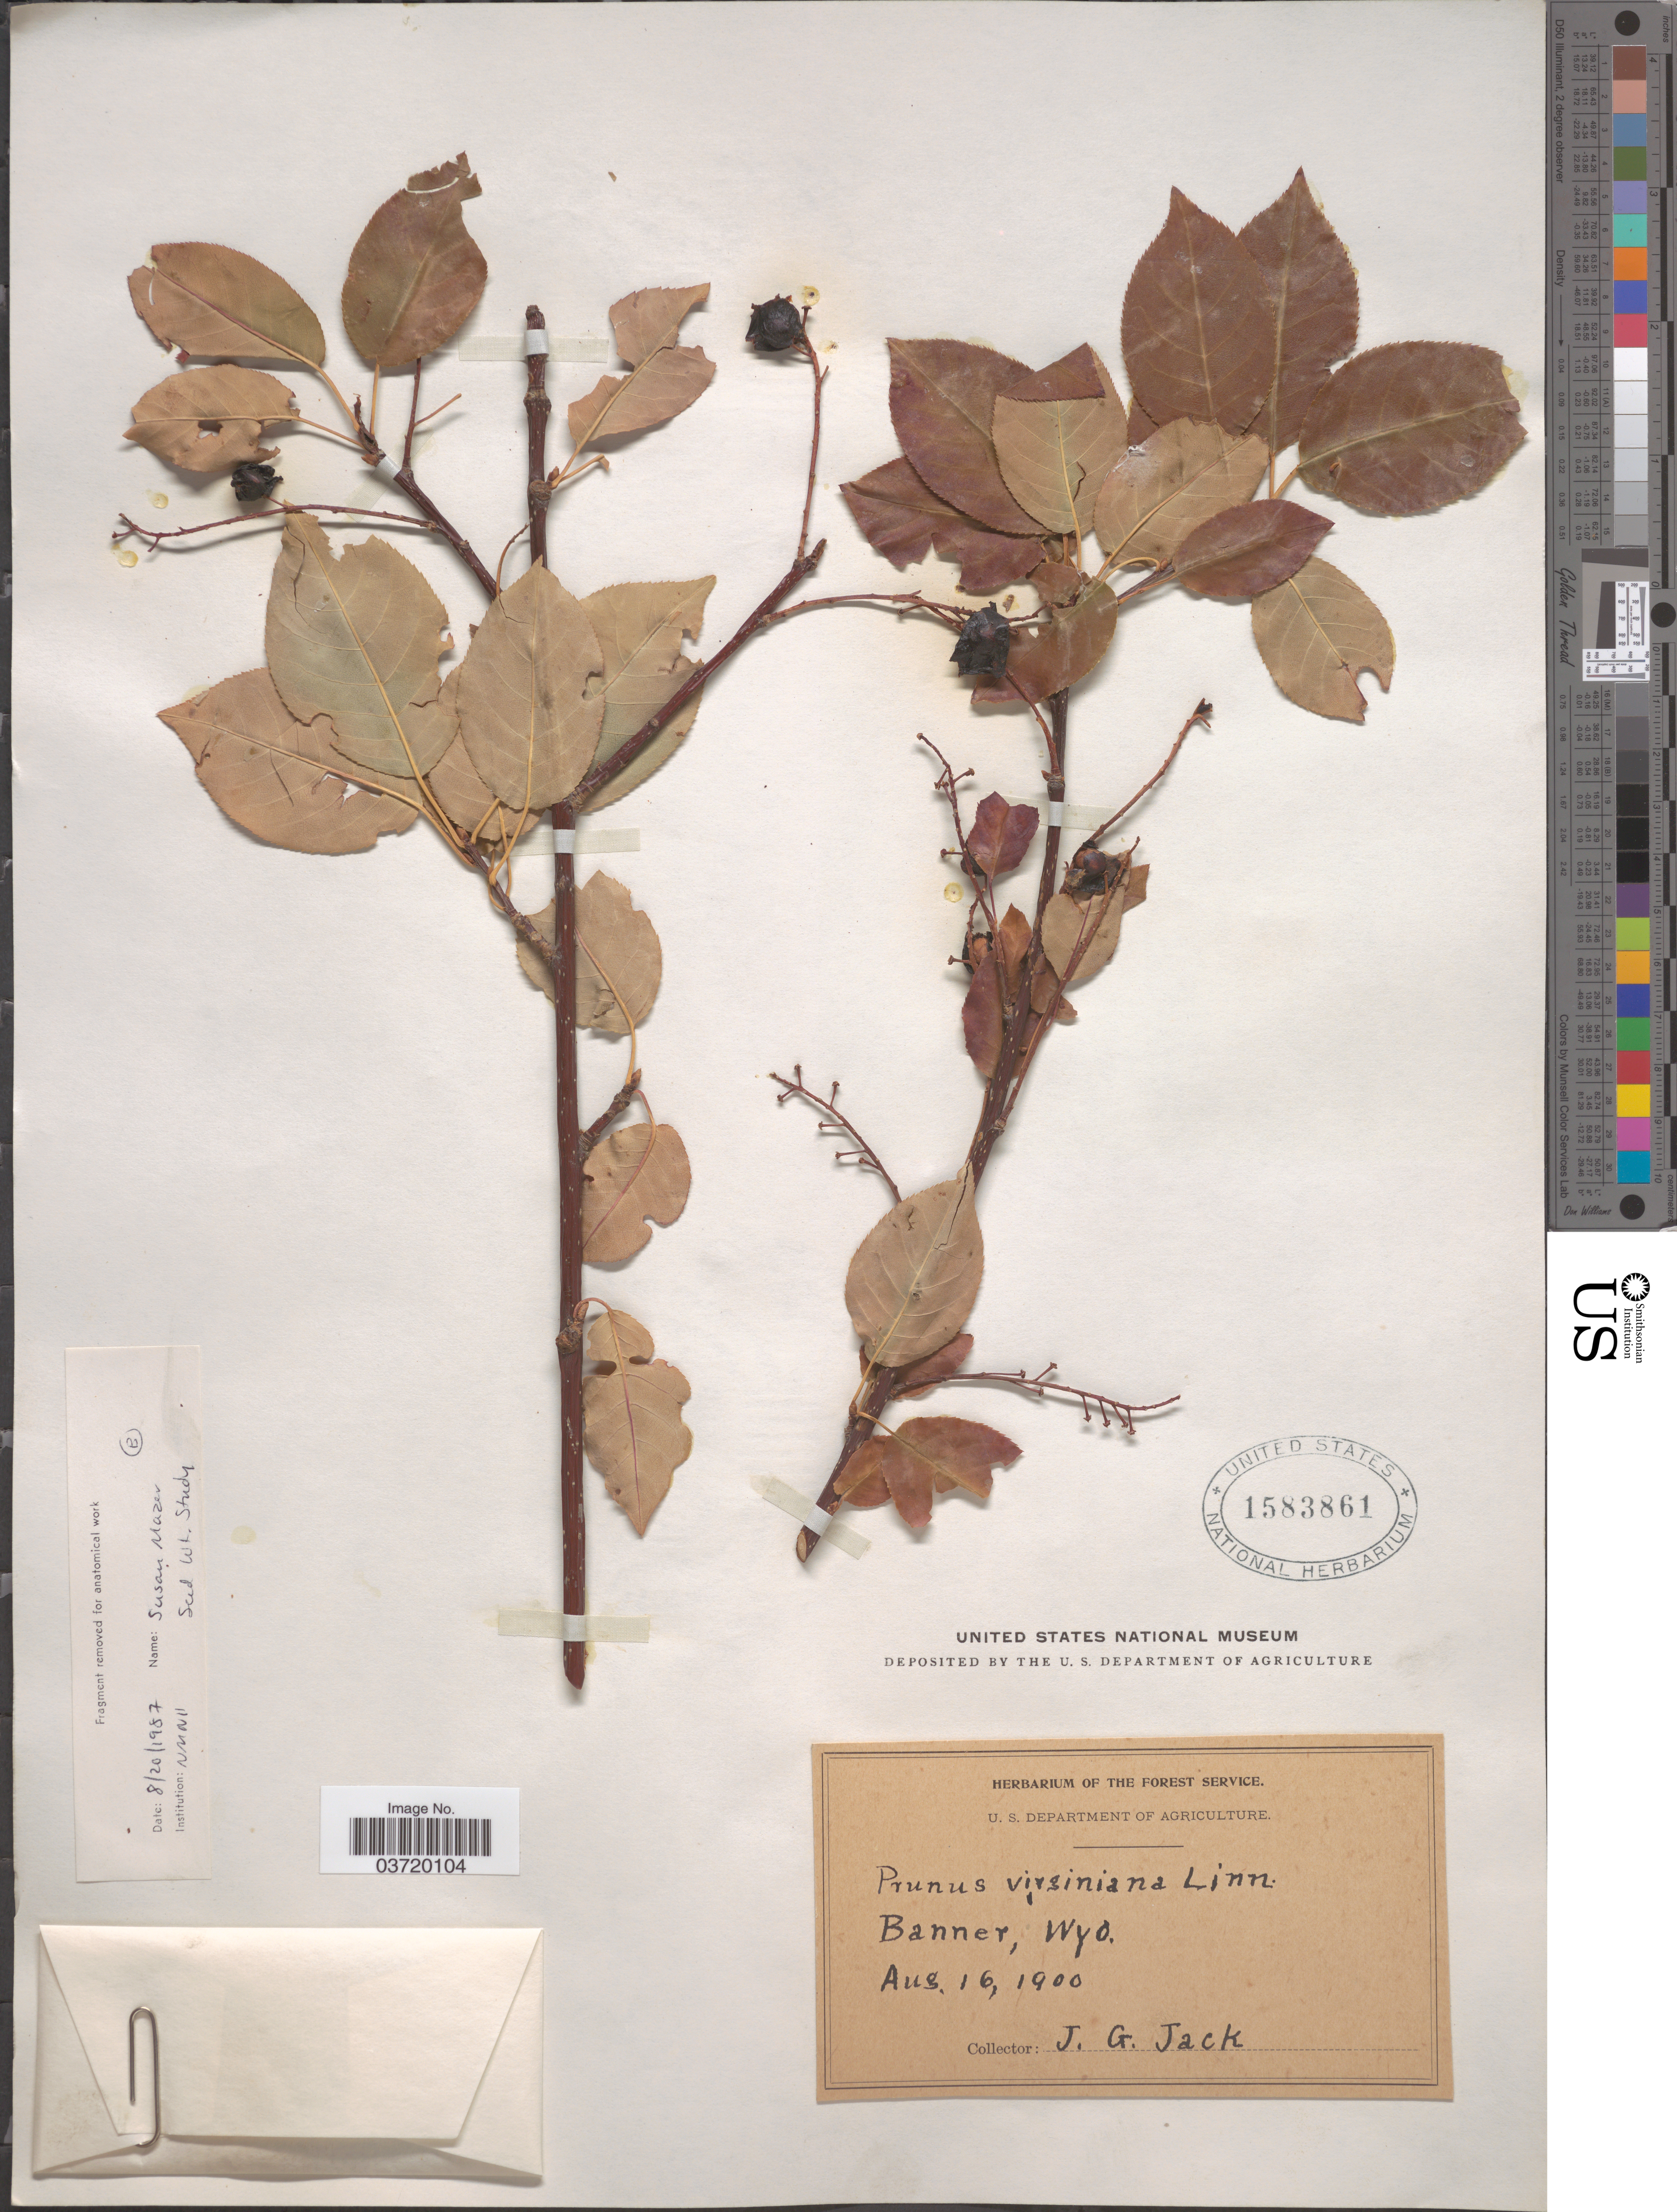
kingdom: Plantae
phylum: Tracheophyta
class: Magnoliopsida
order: Rosales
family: Rosaceae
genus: Prunus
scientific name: Prunus virginiana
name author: L.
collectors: J. G. Jack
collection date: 1900-08-16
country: United States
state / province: Wyoming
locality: Banner.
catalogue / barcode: US 1583861